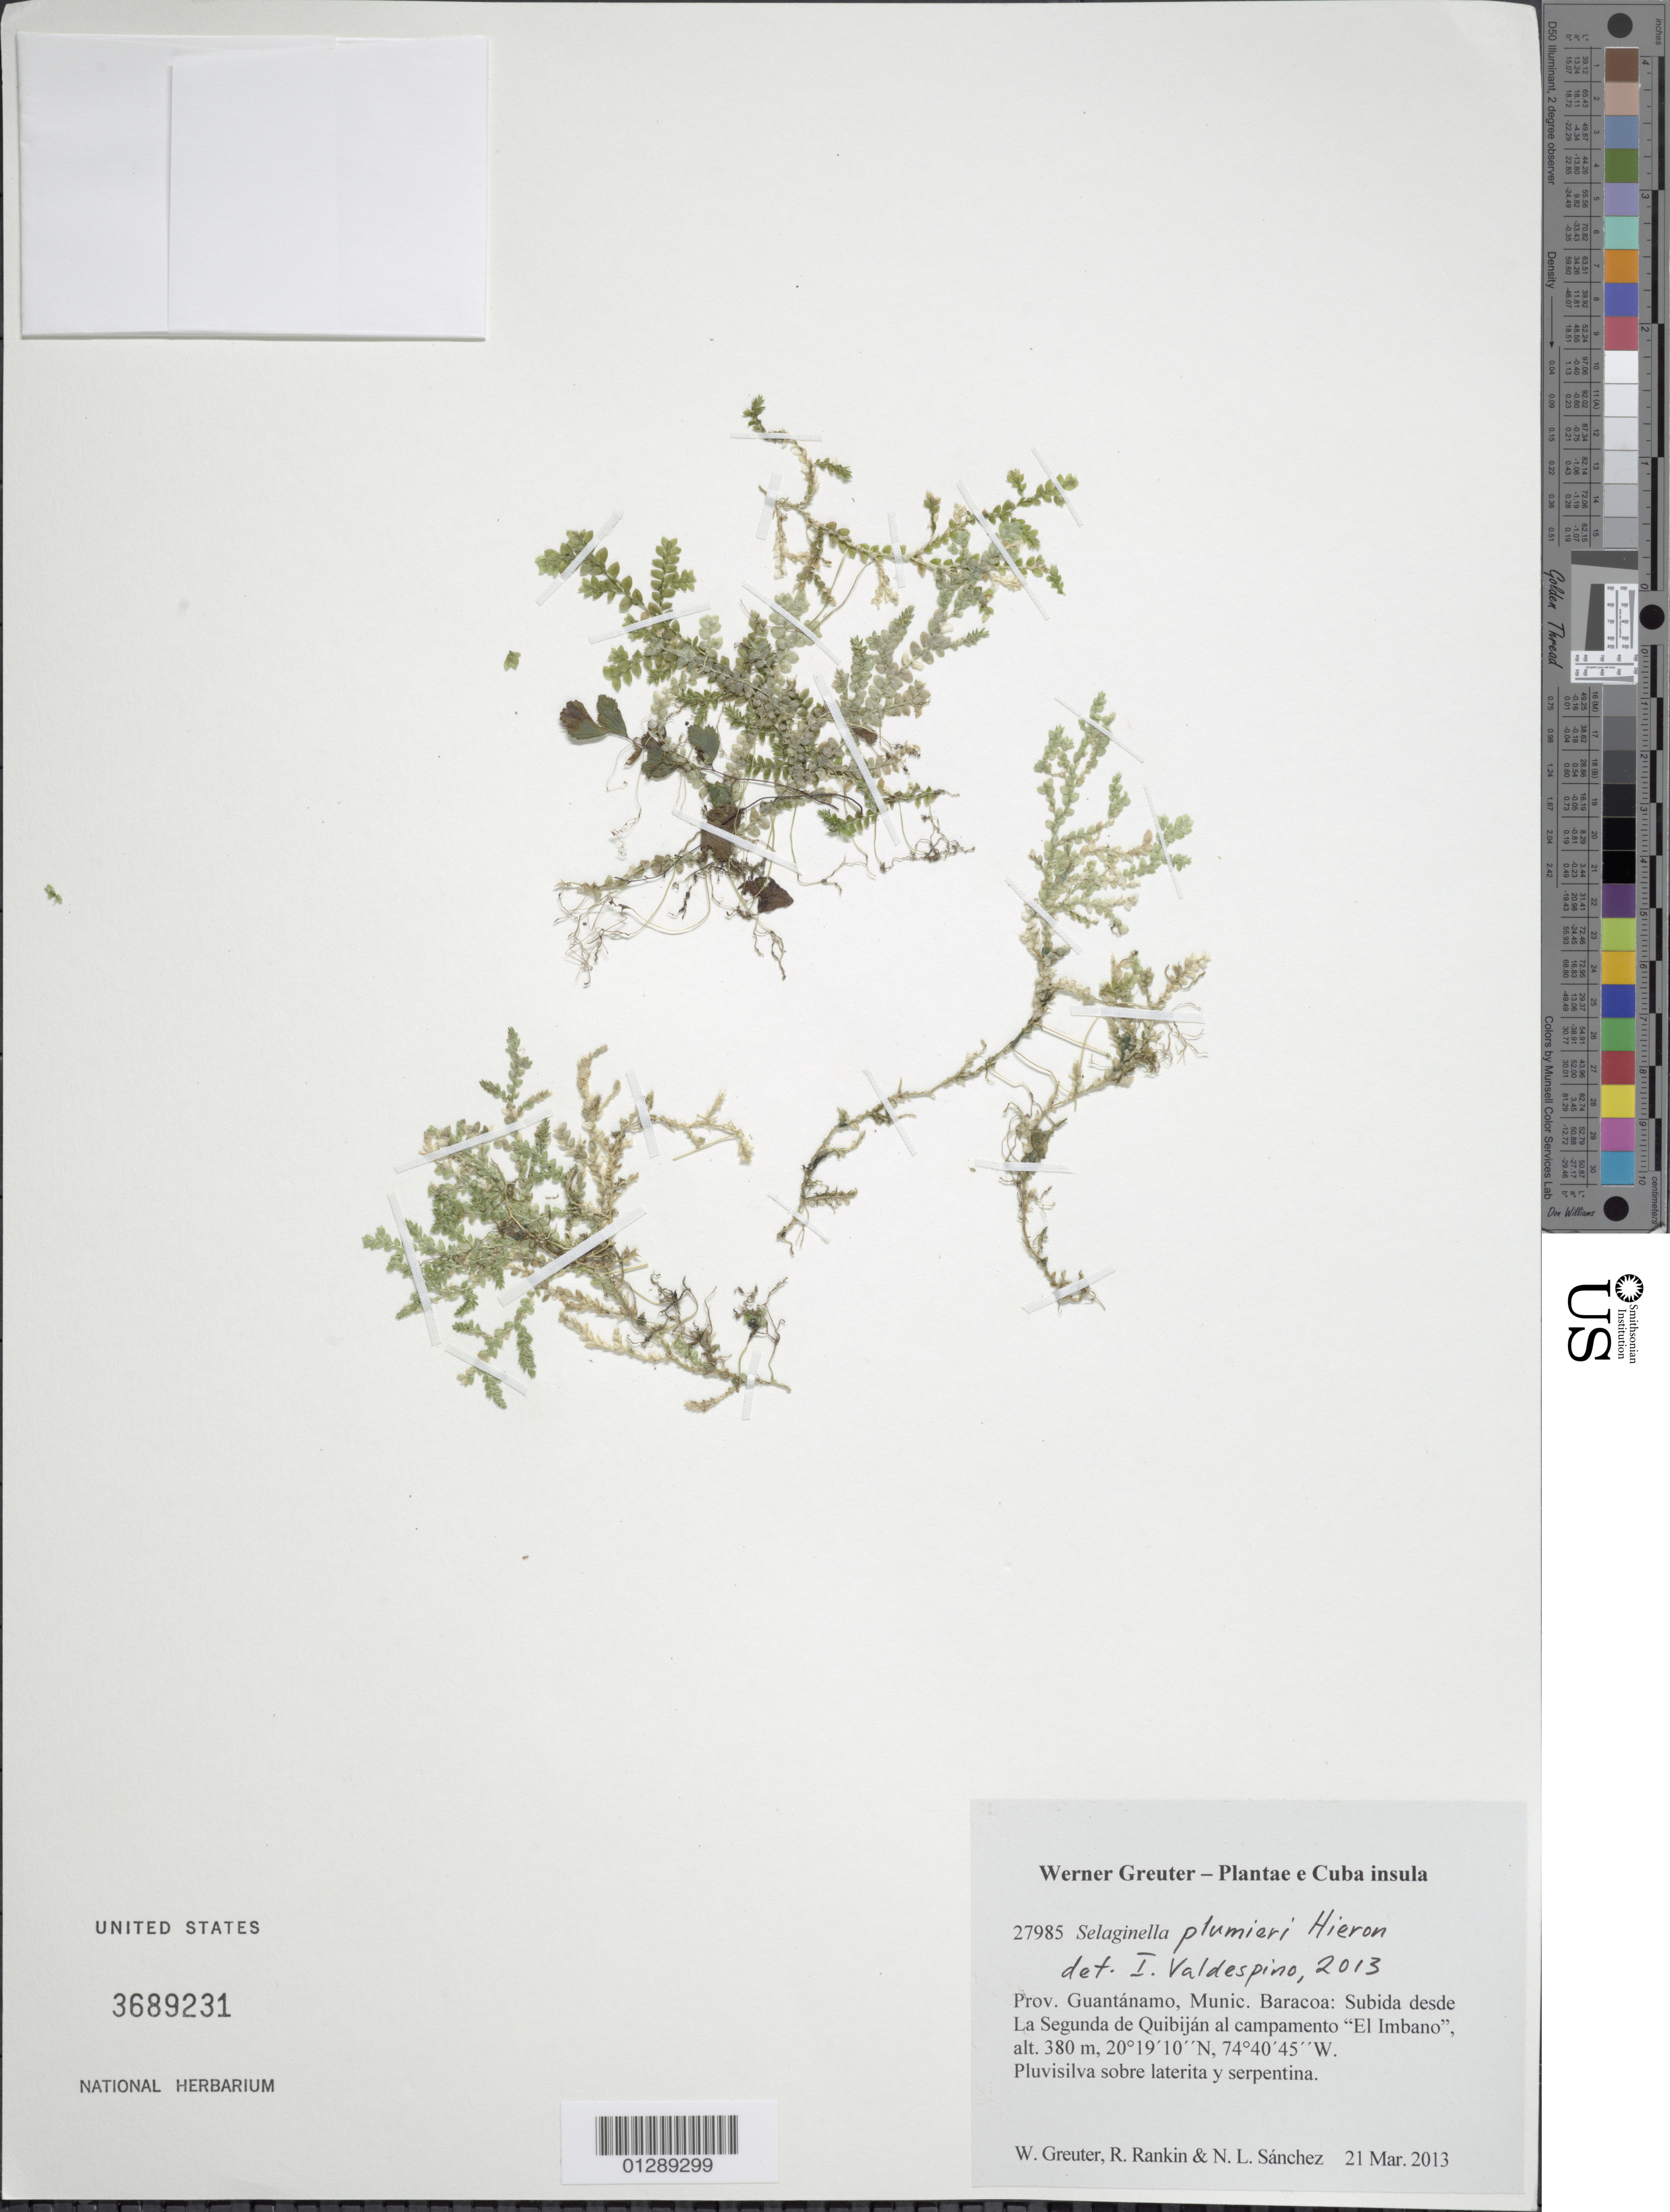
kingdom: Plantae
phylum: Tracheophyta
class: Lycopodiopsida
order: Selaginellales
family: Selaginellaceae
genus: Selaginella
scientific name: Selaginella plumieri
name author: Hieron.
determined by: Valdespino, I. A., (PMA), Universidad de Panama (PANAMA)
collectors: W. R. Greuter, R. Rankin Rodriguez & N. Sanchez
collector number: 27985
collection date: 2013-03-21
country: Cuba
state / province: Guantanamo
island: Cuba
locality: Munic. Baracoa: Subida desde La Segunda de Quibiján al campamento "El Imbano".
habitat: Pluvisilva sobre laterita y serpentina.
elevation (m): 380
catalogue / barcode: US 3689231